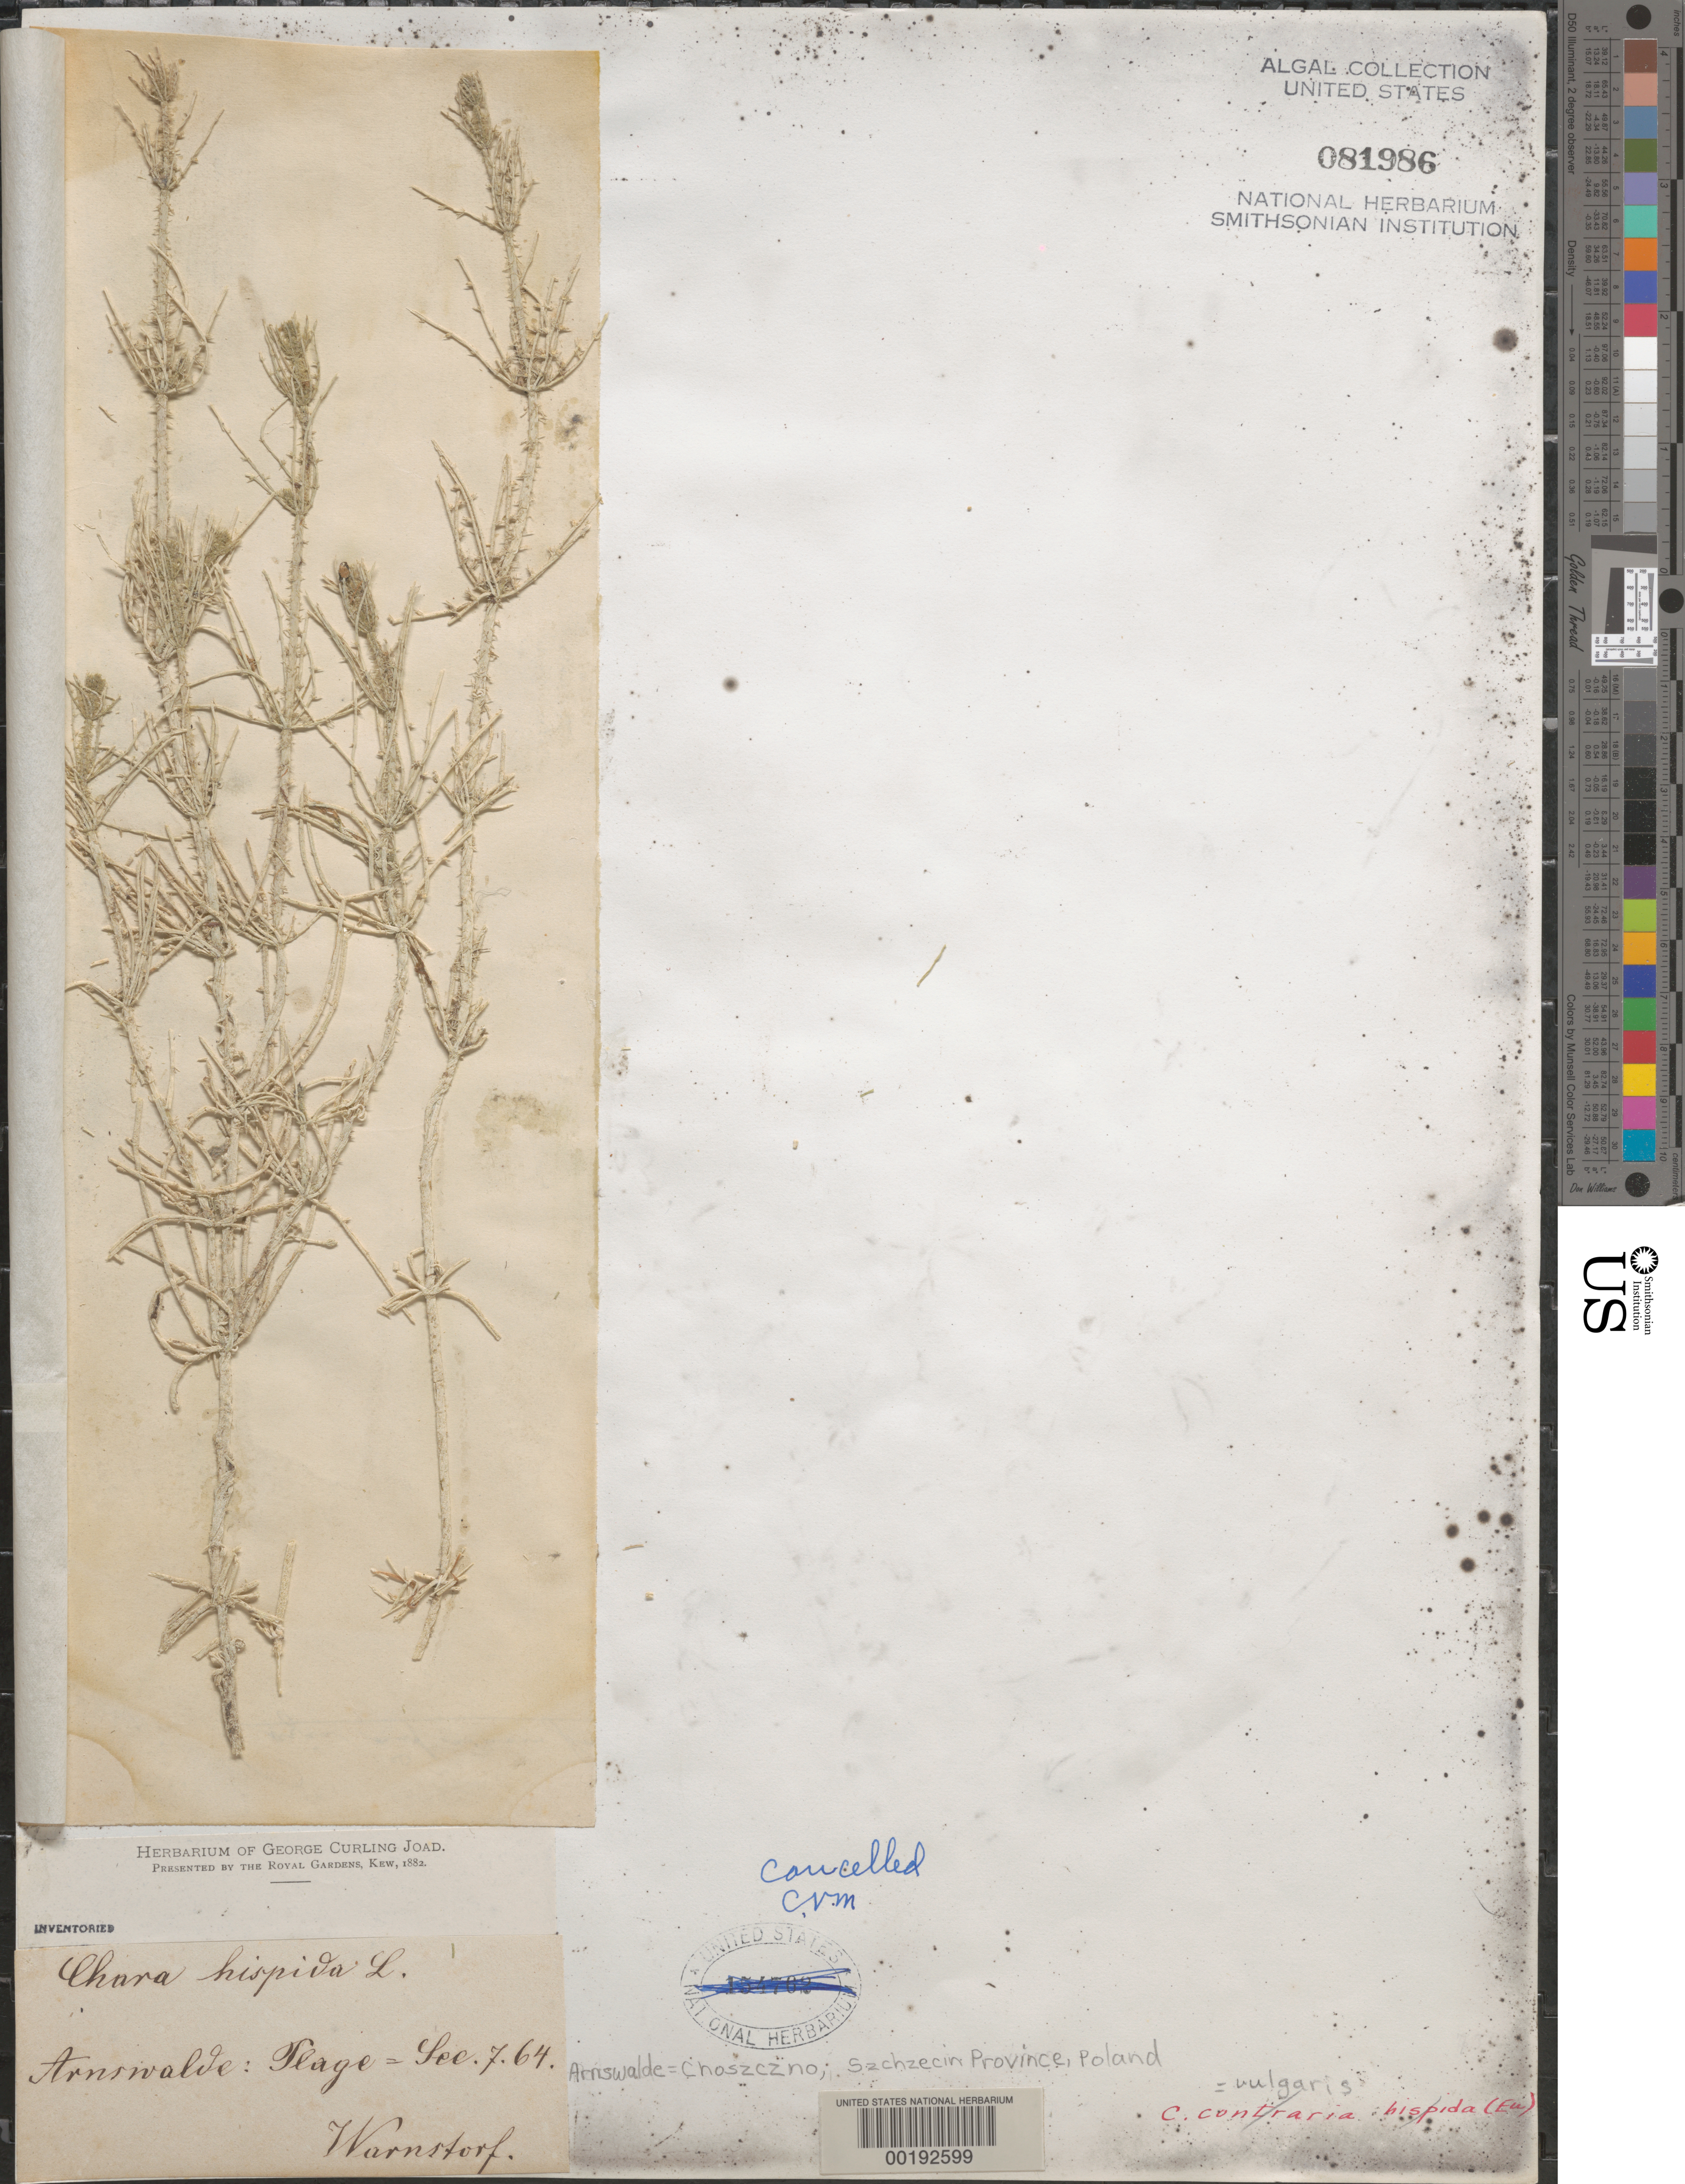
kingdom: Plantae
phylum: Charophyta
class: Charophyceae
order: Charales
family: Characeae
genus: Chara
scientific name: Chara vulgaris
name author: L.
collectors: C. F. Warnstorf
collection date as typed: Jul 1864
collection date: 1864-07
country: Poland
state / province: Zachodniopomorskie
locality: Flage see, choszczno (arnswalde)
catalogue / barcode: US 81986